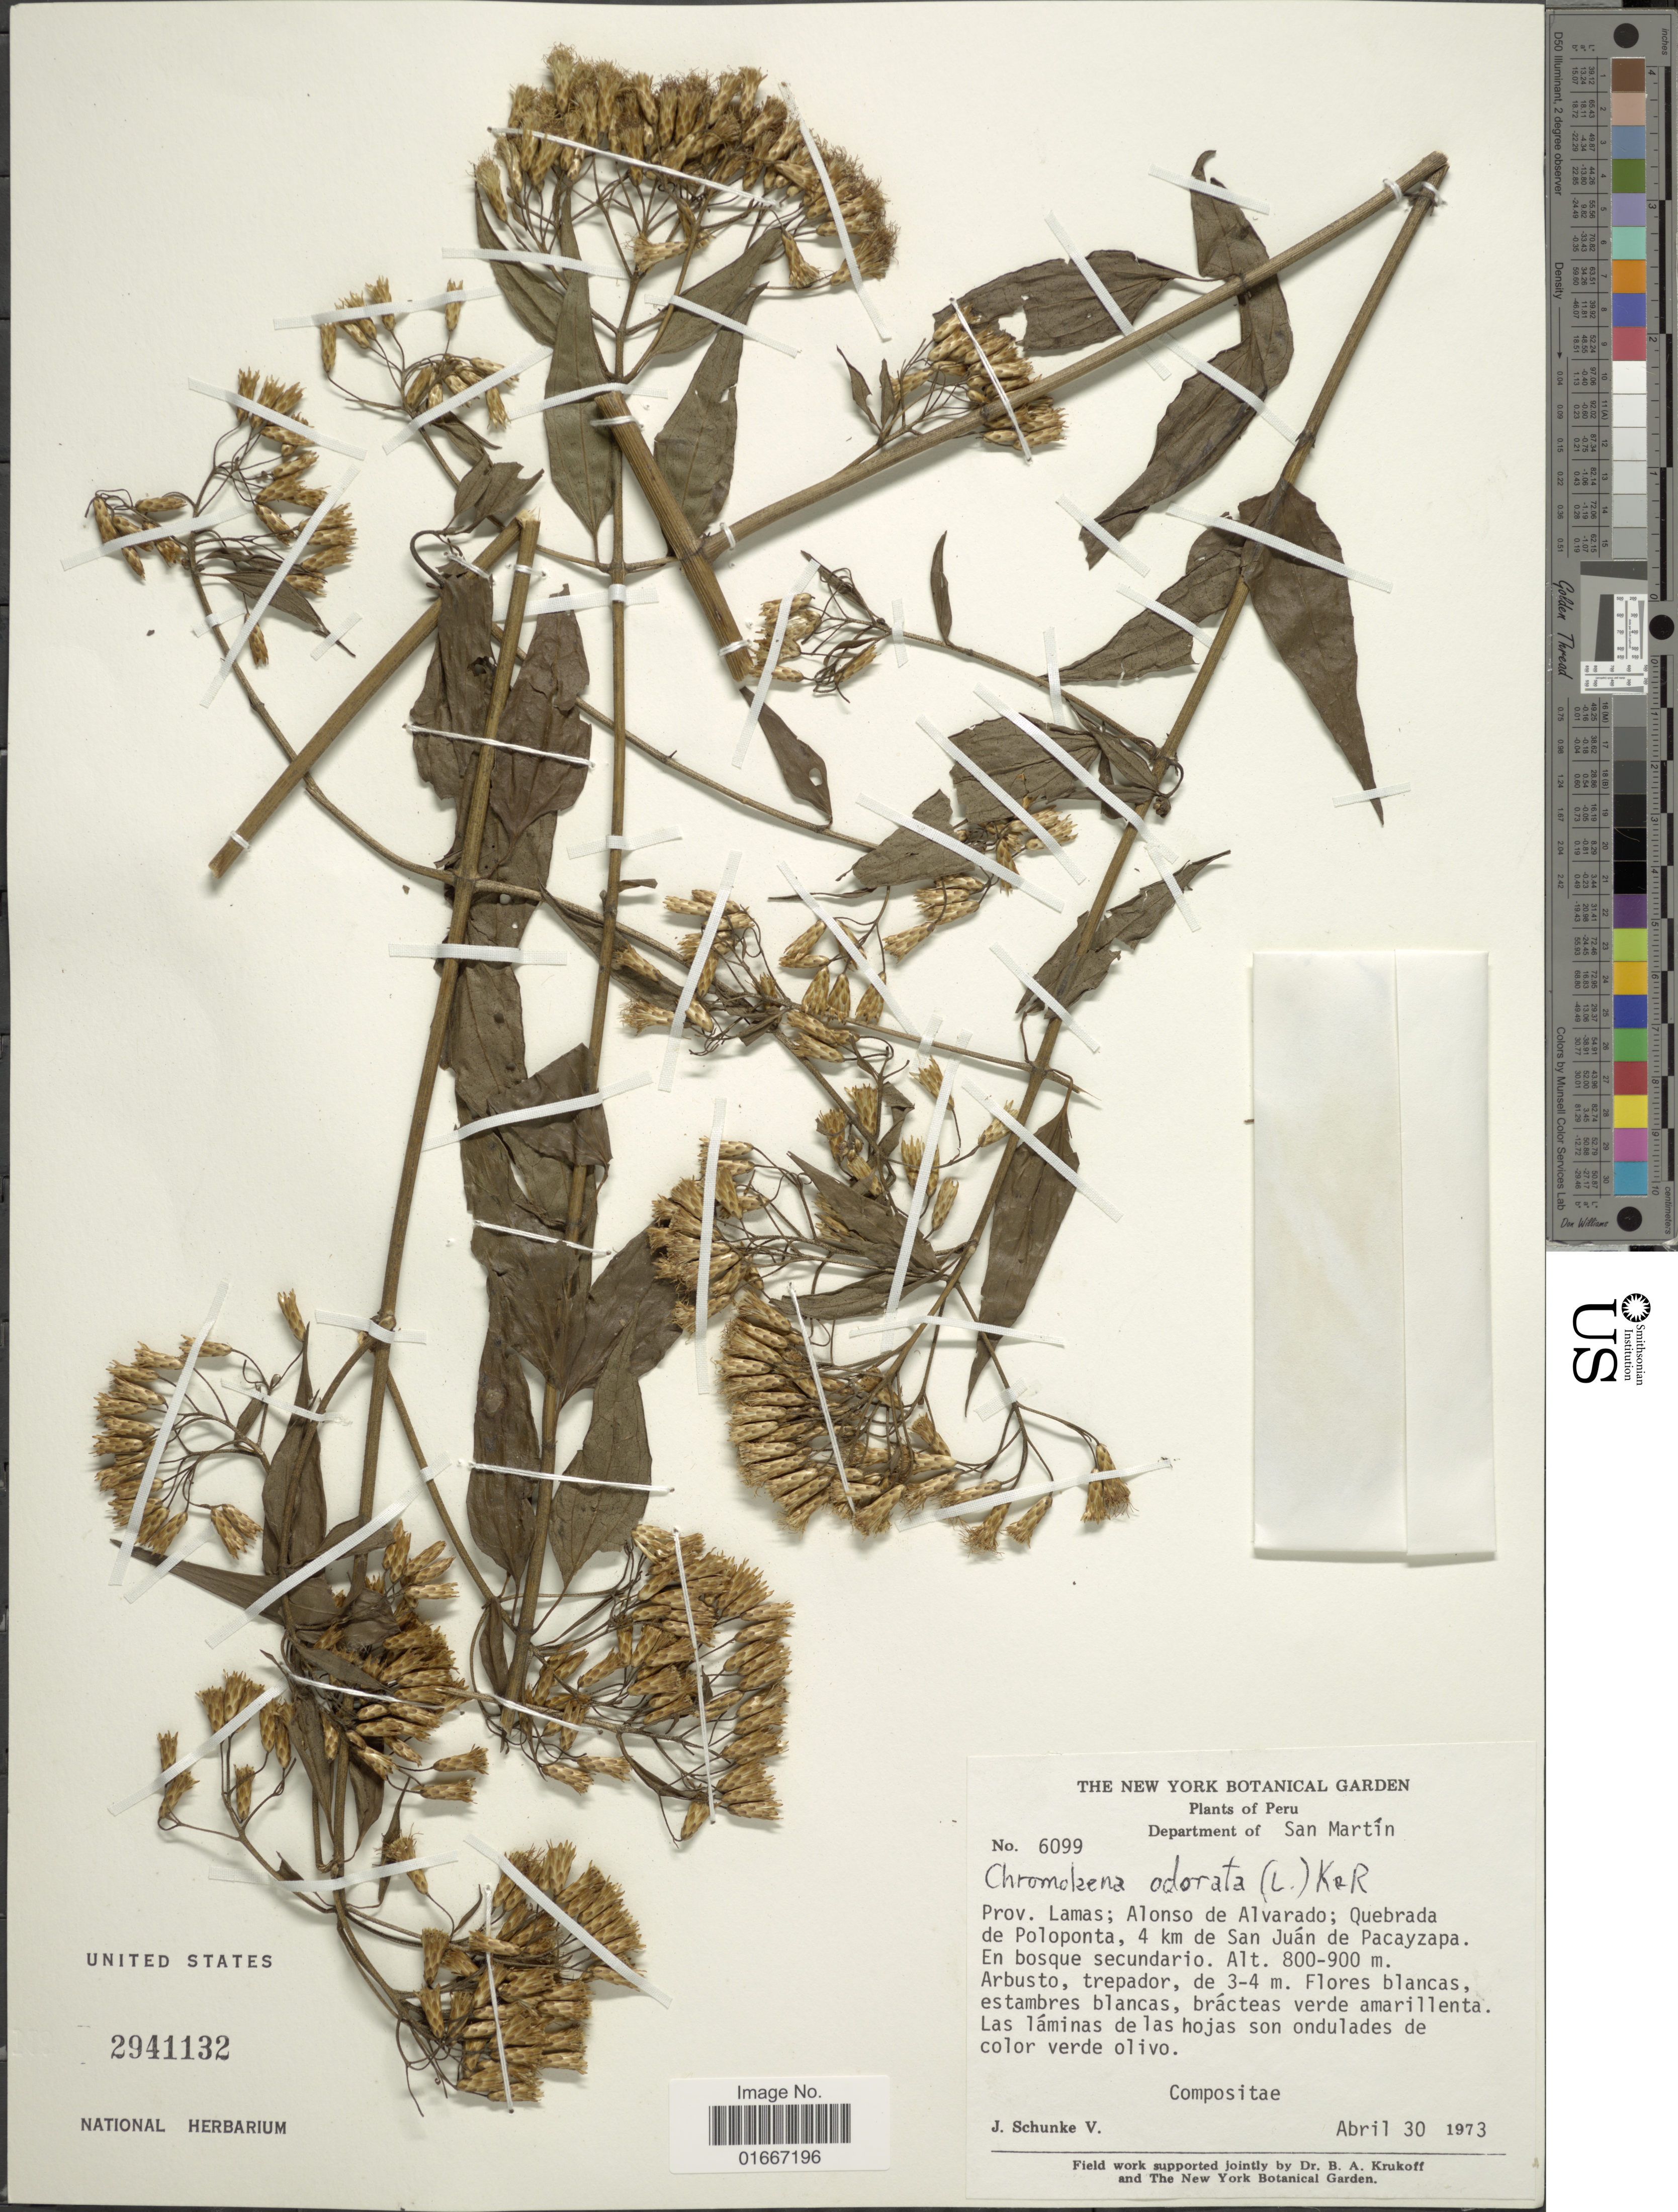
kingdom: Plantae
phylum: Tracheophyta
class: Magnoliopsida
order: Asterales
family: Asteraceae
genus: Chromolaena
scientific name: Chromolaena odorata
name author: (L.) R.M. King & H. Rob.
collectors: J. Schunke Vigo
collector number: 6099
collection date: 1973-04-30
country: Peru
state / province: San Martín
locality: Prov. Lamas; Alonso de Alvarado; Quebrada de Poloponta, 4 km de San Juan de Pacayzapa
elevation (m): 800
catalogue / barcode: US 2941132